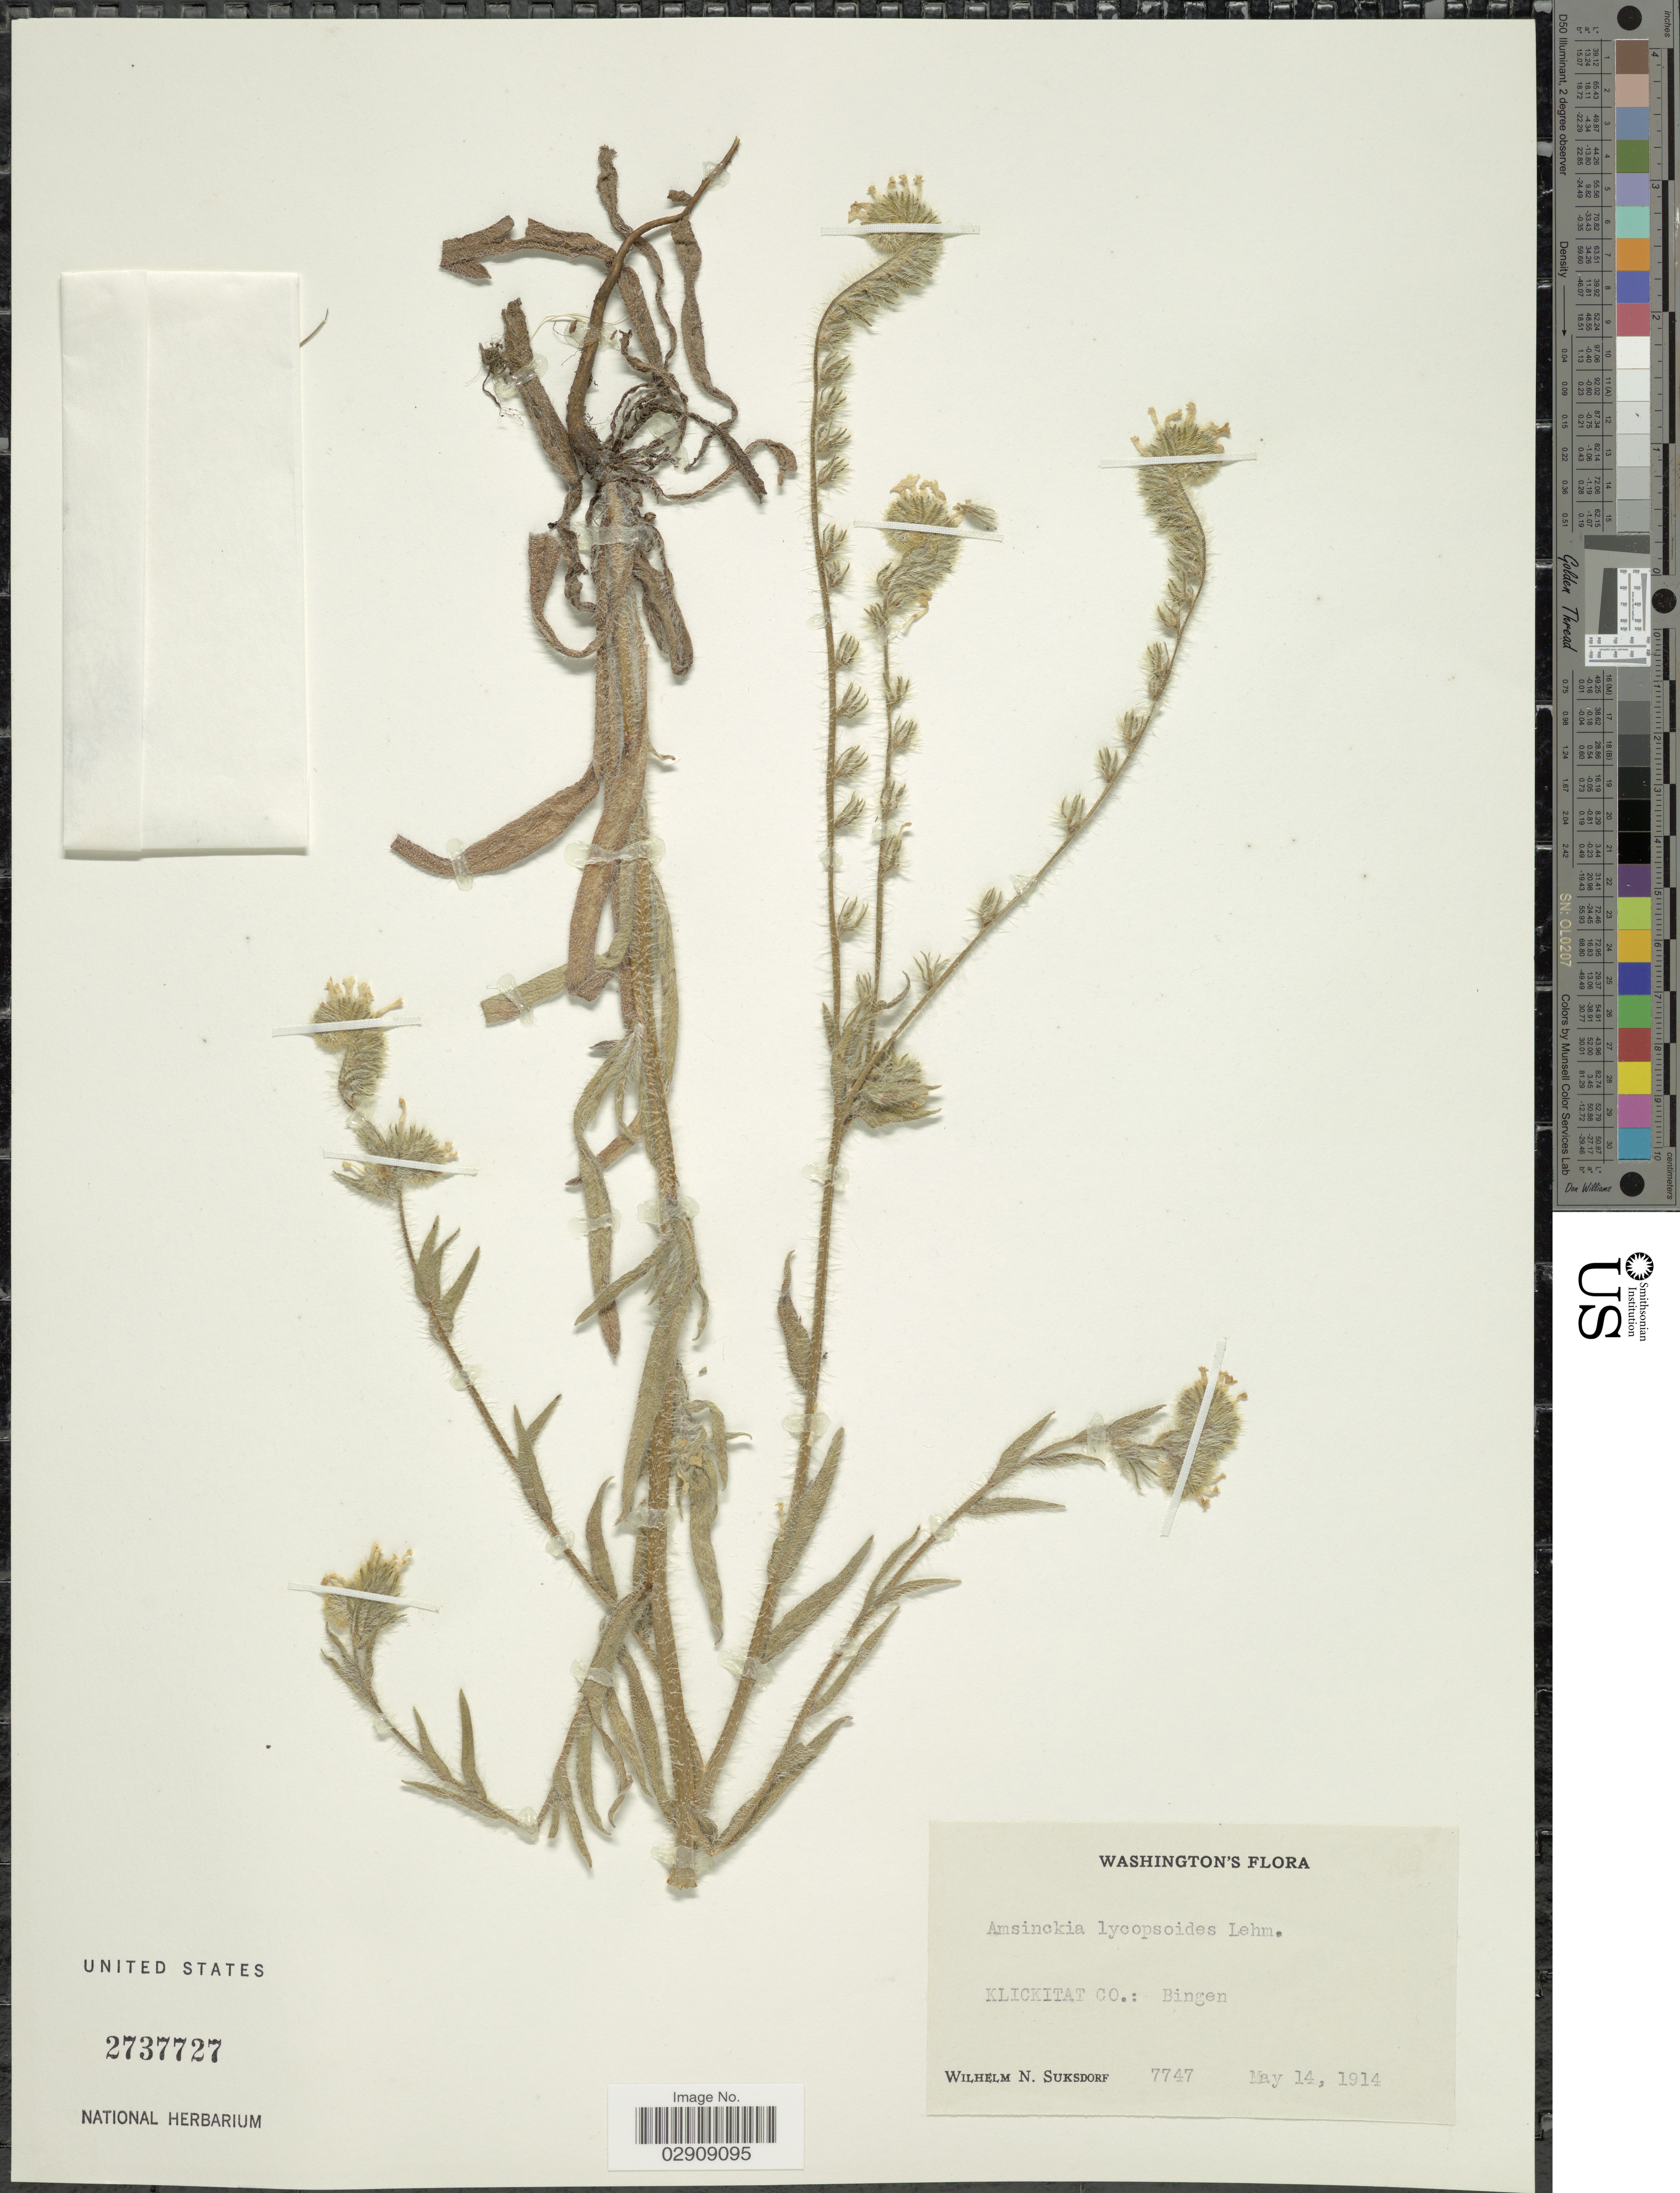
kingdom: Plantae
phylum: Tracheophyta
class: Magnoliopsida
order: Boraginales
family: Boraginaceae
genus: Amsinckia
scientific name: Amsinckia lycopsoides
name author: Lehm.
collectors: W. N. Suksdorf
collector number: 7747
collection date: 1914-05-14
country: United States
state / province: Washington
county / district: Klickitat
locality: Klickitat Co.: Bingen.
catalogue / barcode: US 2737727